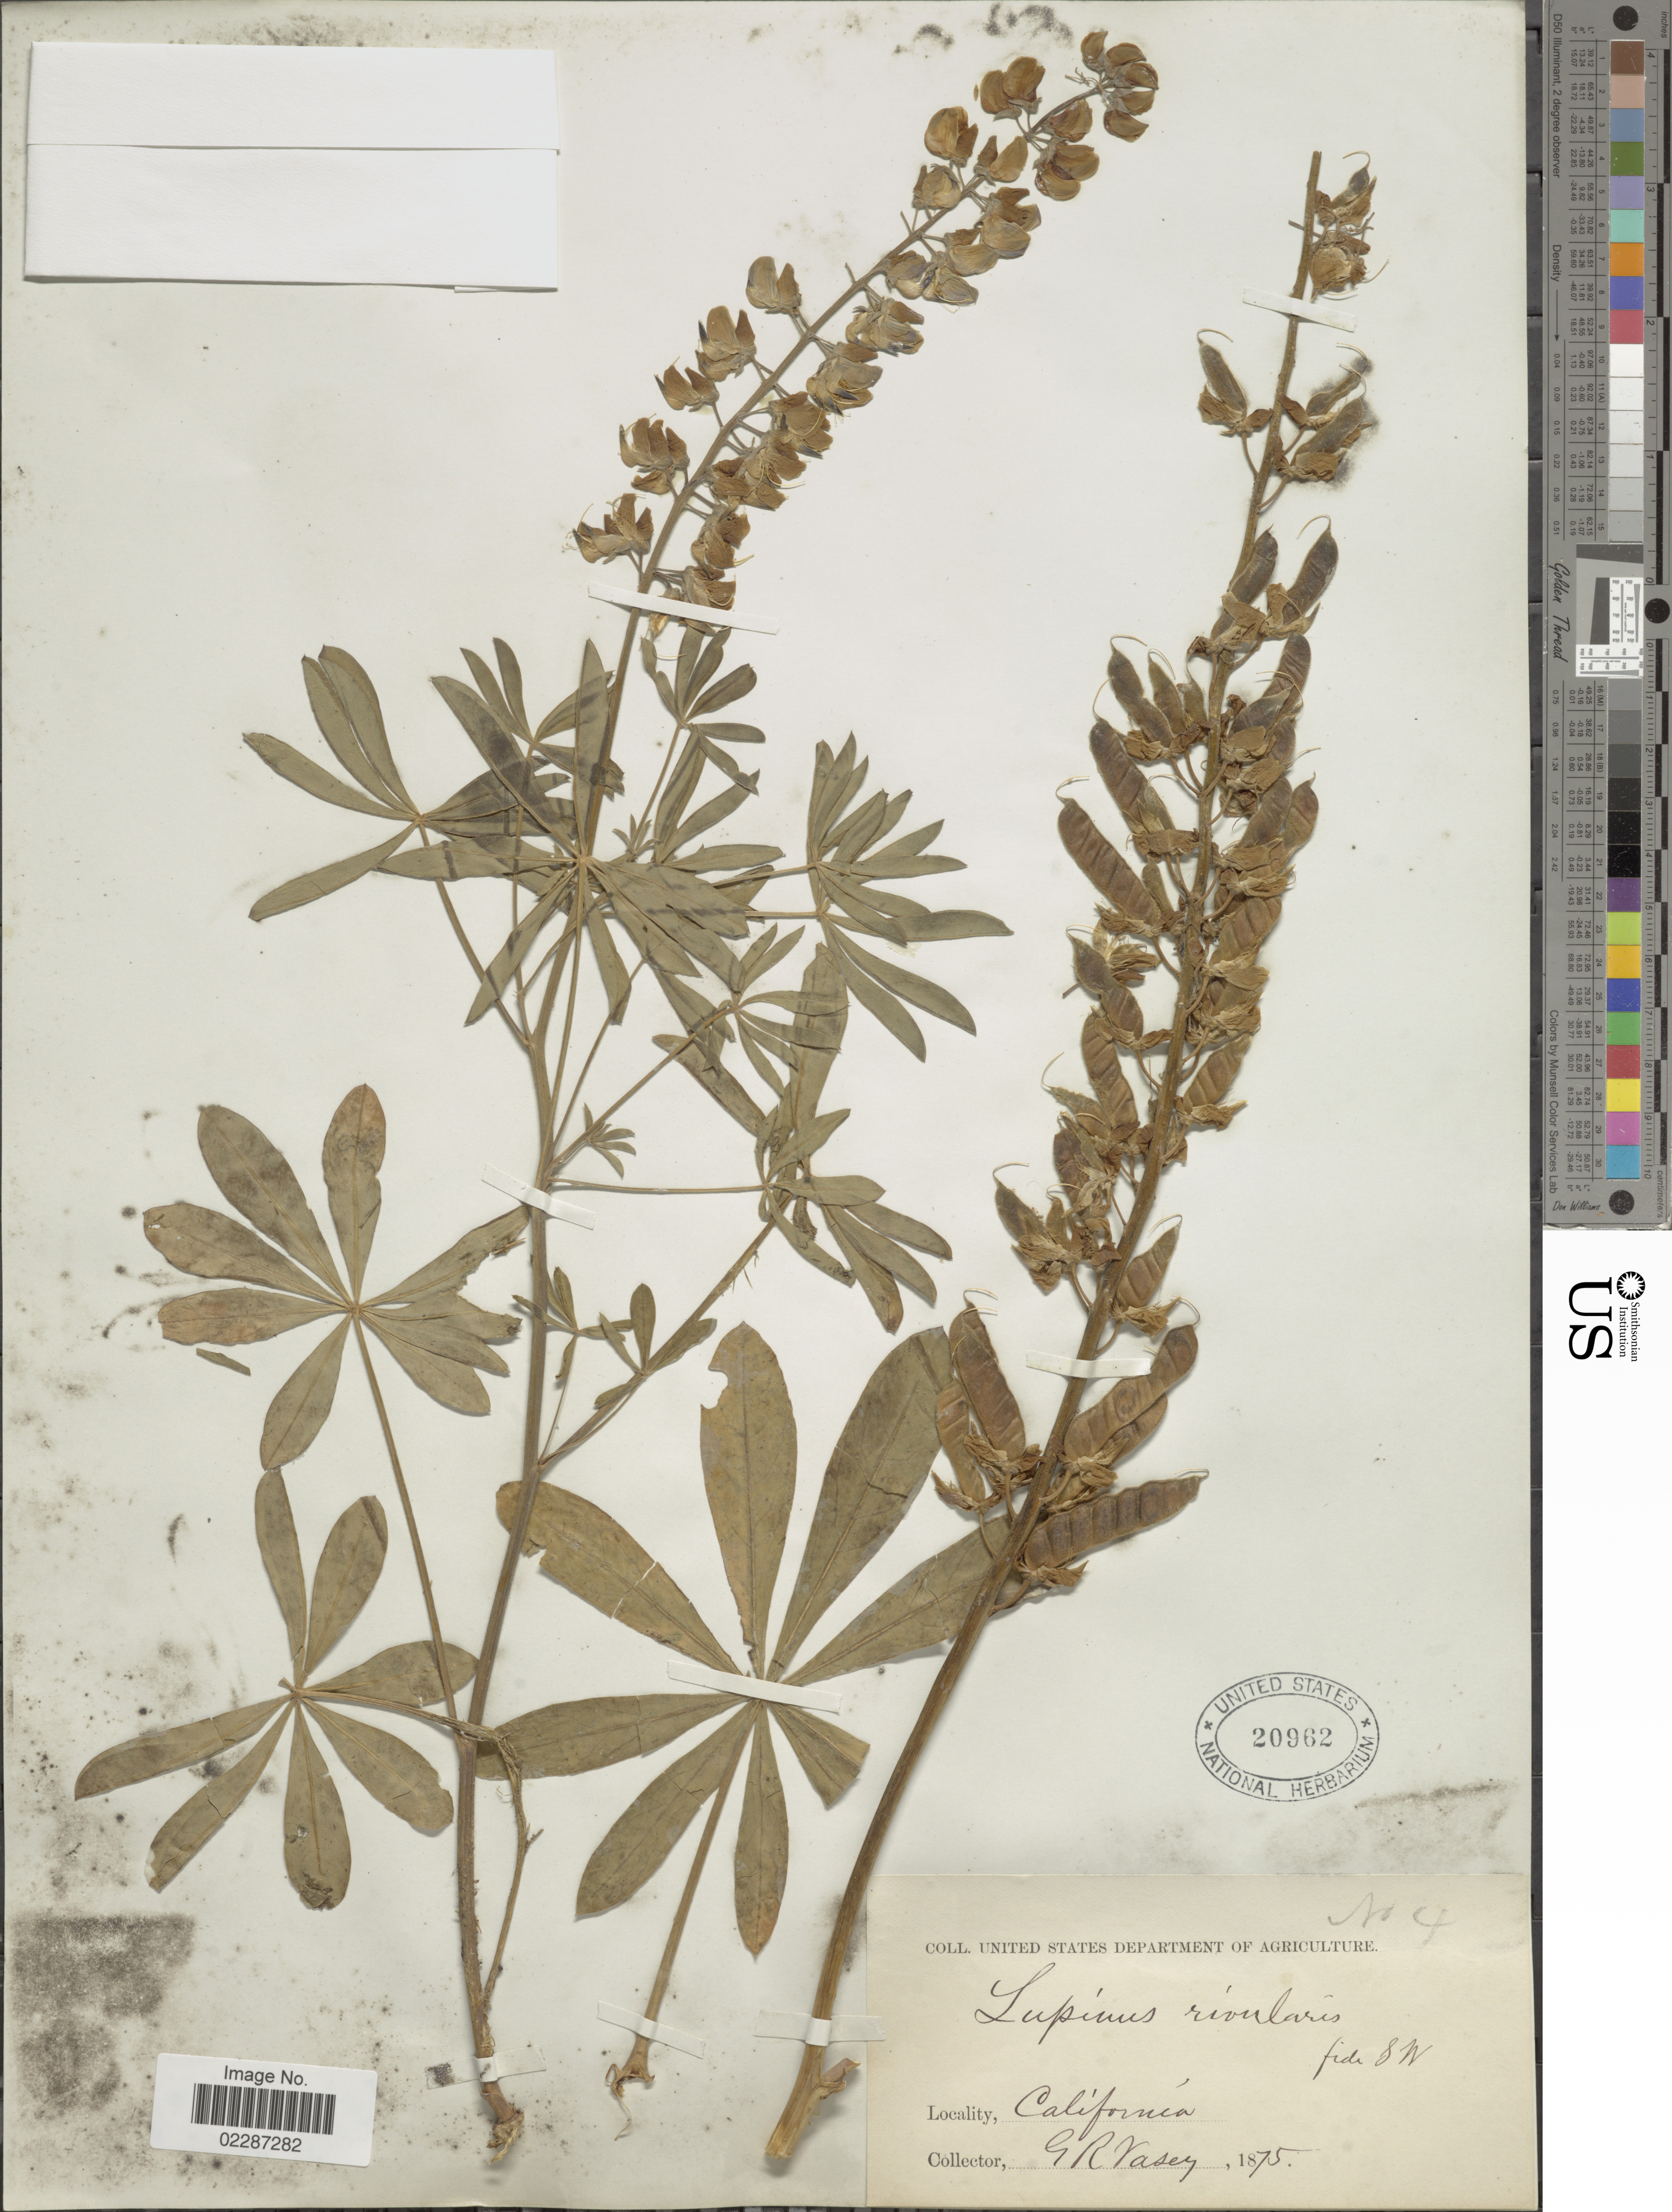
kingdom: Plantae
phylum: Tracheophyta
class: Magnoliopsida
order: Fabales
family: Fabaceae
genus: Lupinus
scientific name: Lupinus rivularis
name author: Lindl.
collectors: G. R. Vasey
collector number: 4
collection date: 1875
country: United States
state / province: California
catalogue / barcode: US 20962